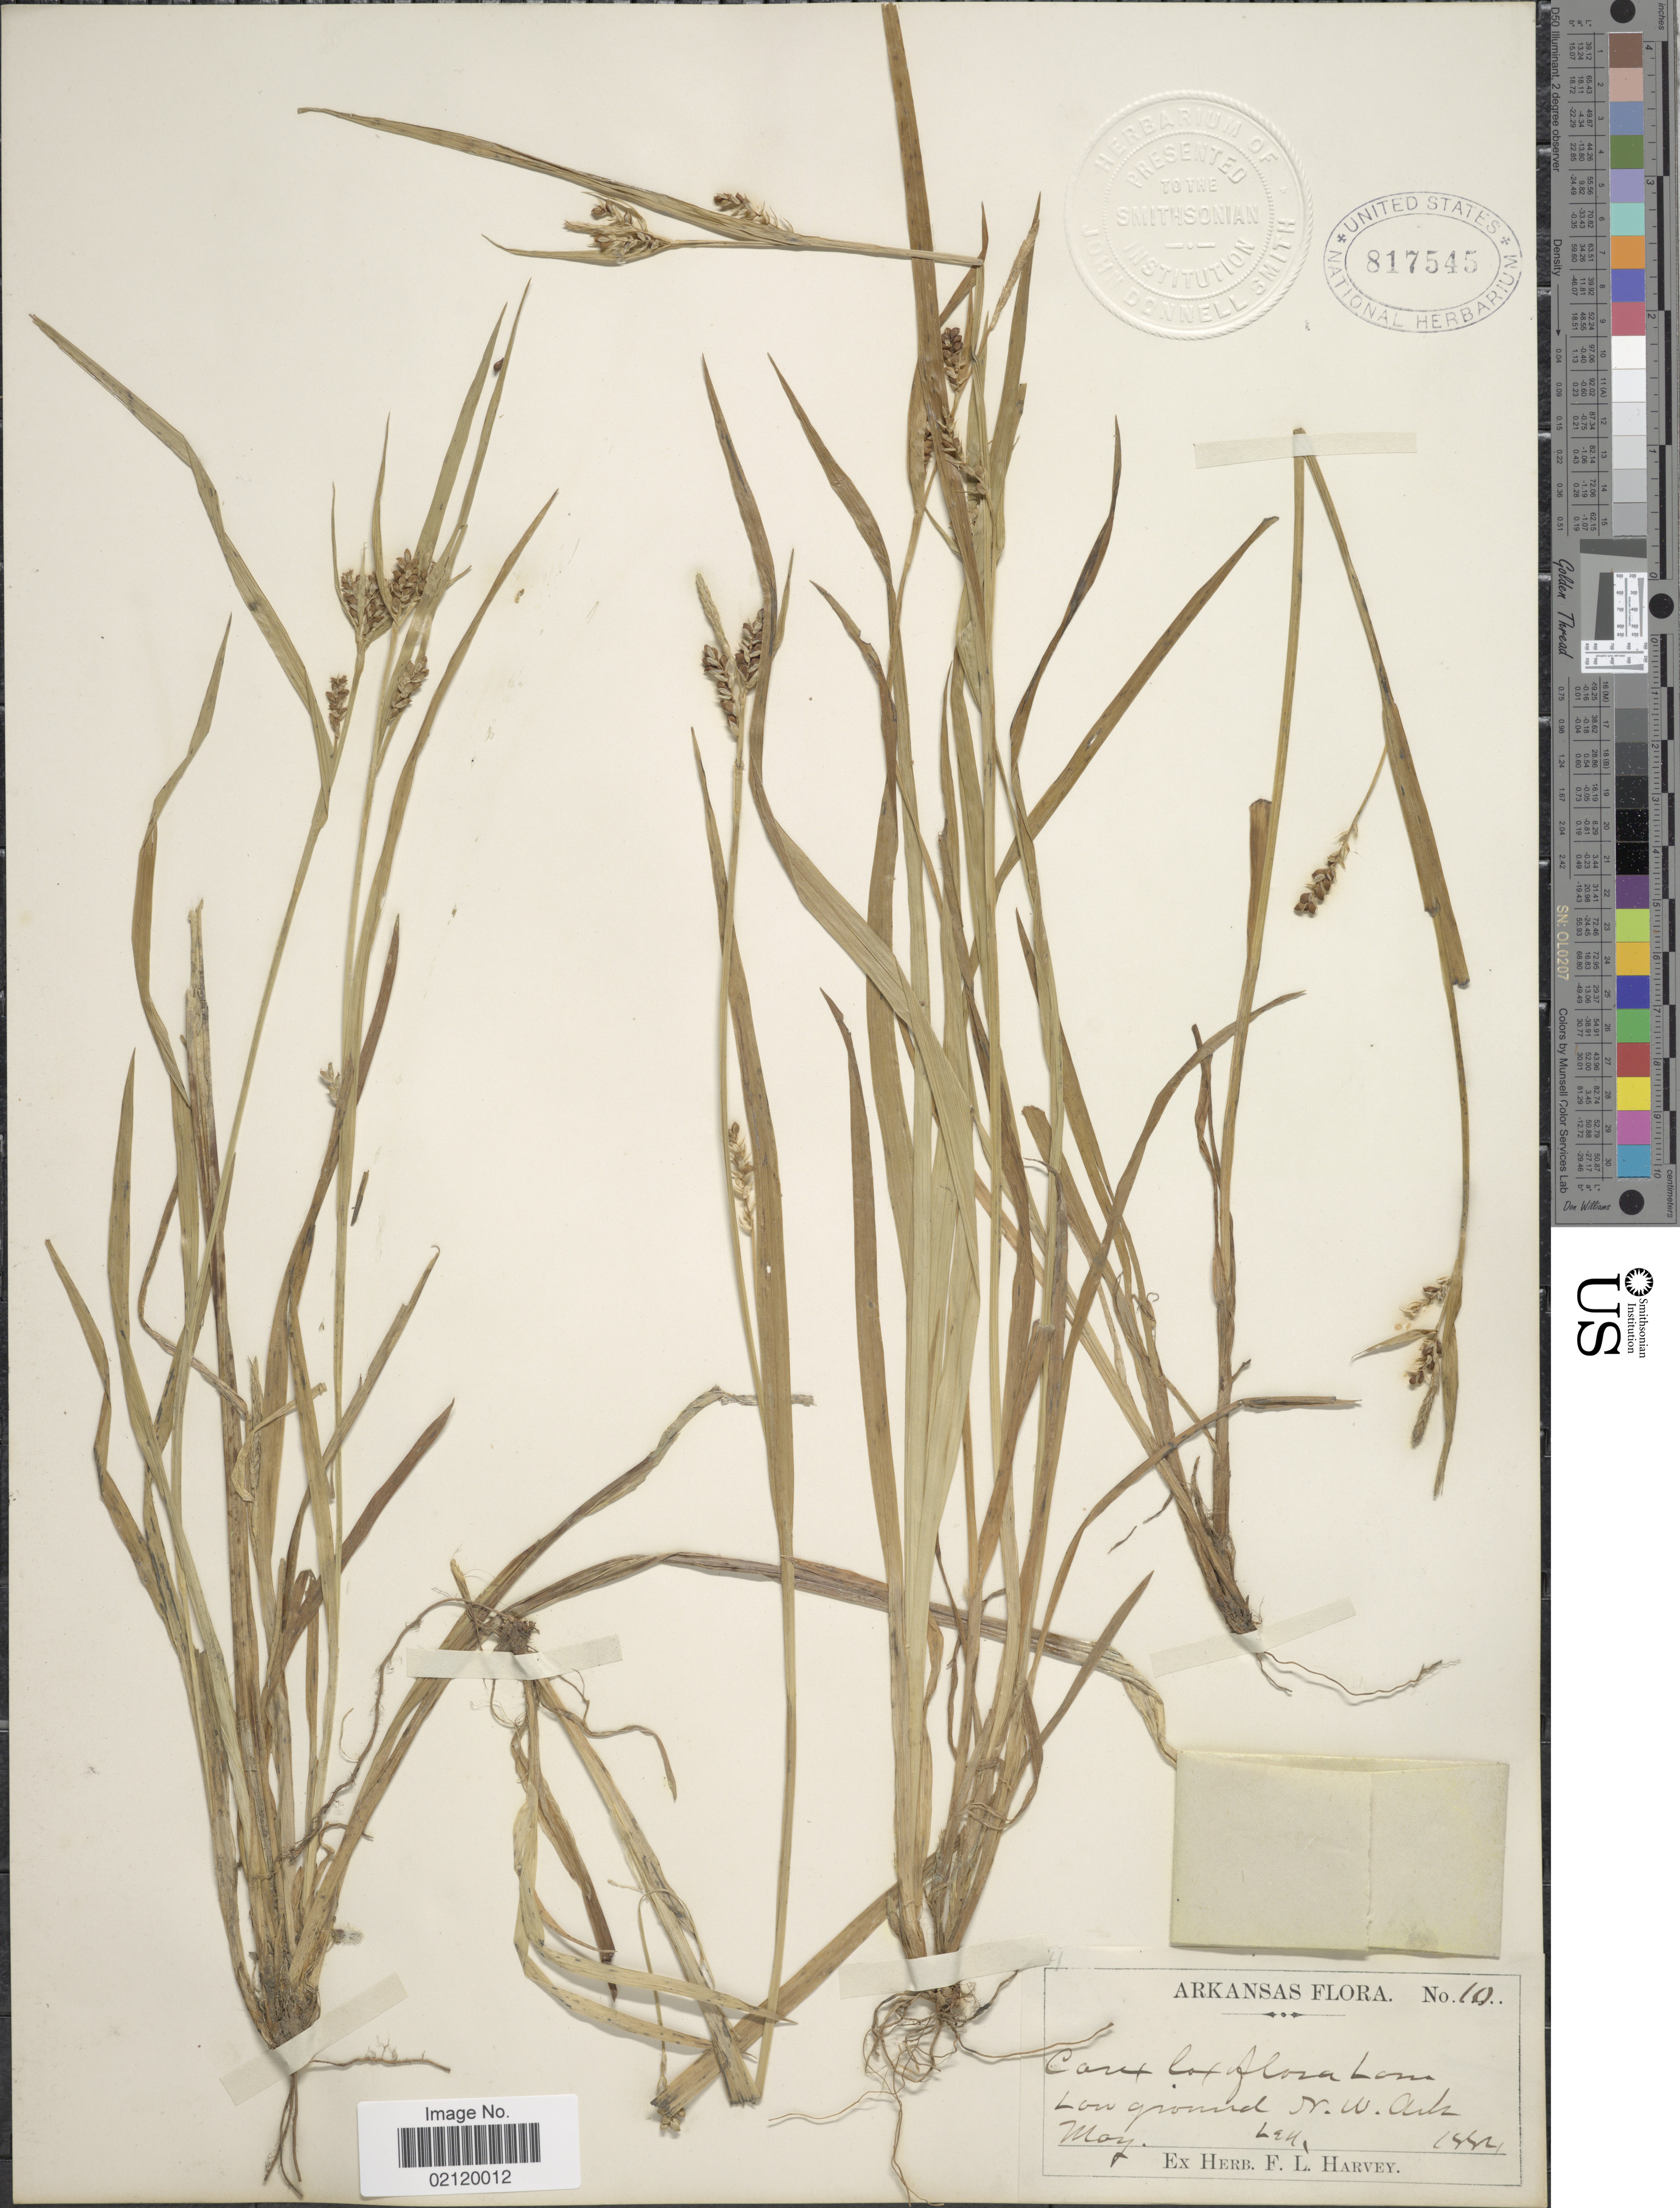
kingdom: Plantae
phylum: Tracheophyta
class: Liliopsida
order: Poales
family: Cyperaceae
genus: Carex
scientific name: Carex laxiflora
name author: Lam.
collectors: F. L. Harvey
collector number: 10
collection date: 1882-05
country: United States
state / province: Arkansas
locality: Low ground. N.W. Ark.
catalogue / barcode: US 817545